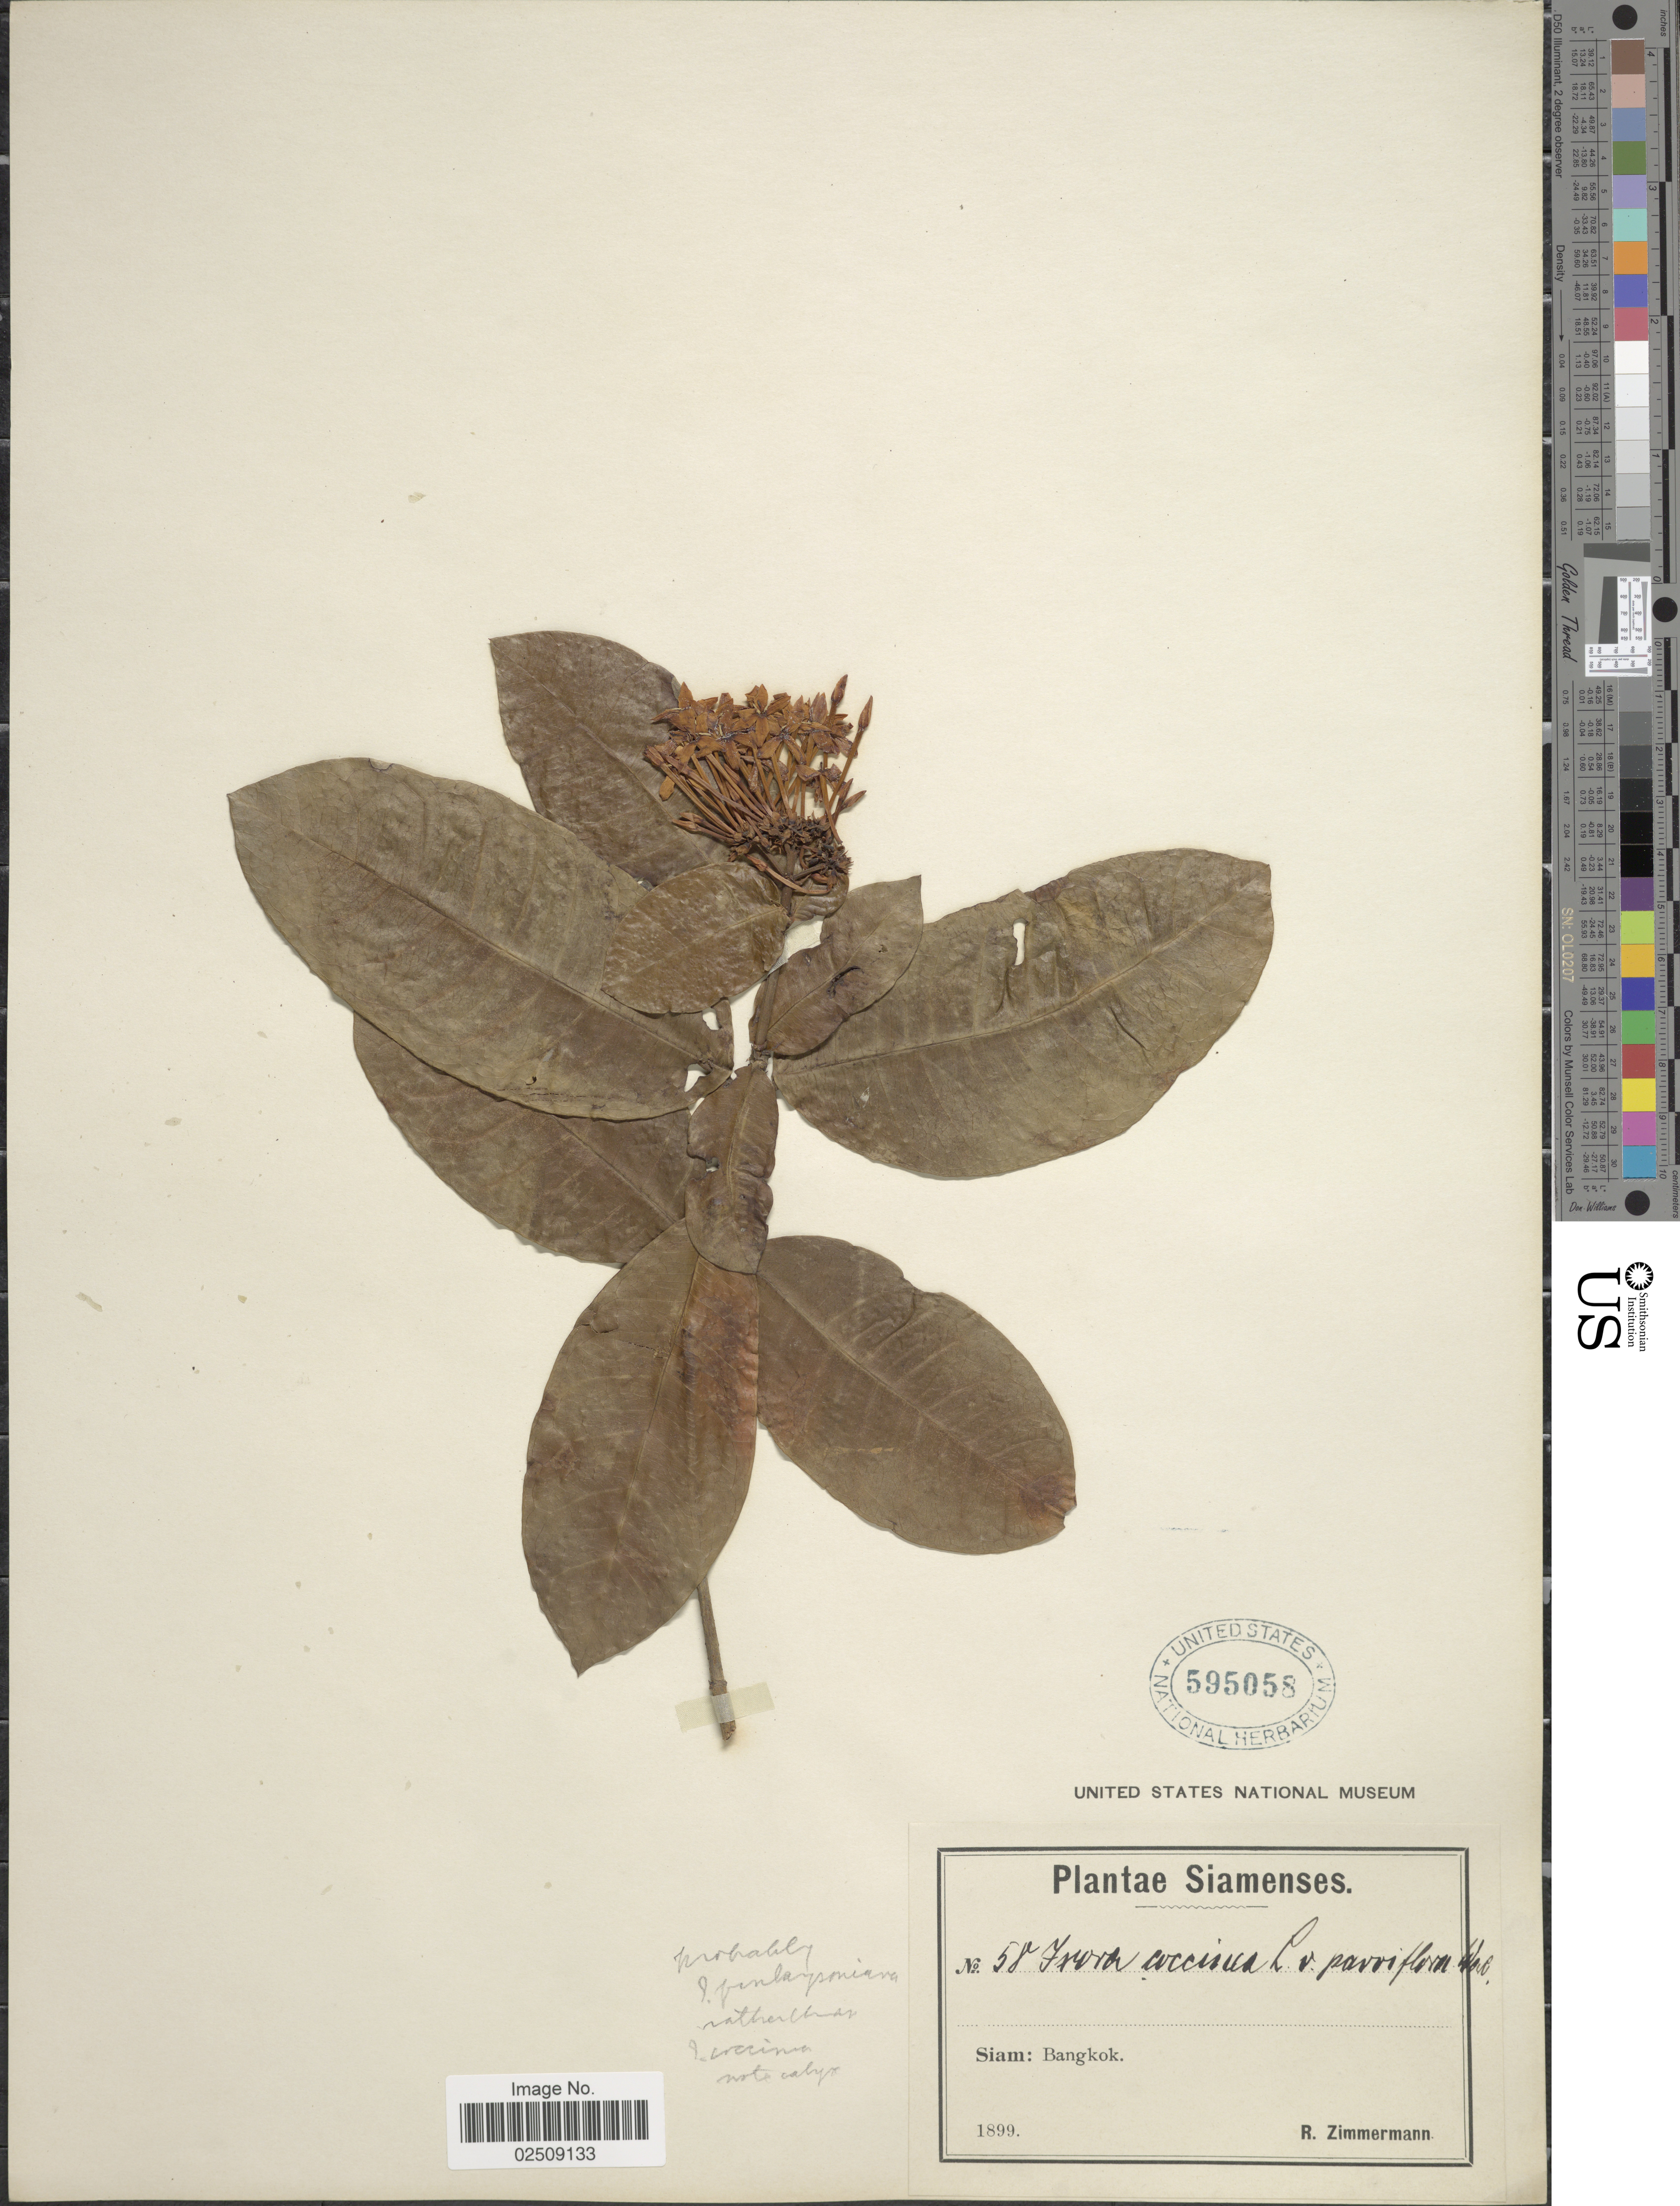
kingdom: Plantae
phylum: Tracheophyta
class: Magnoliopsida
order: Gentianales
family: Rubiaceae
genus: Ixora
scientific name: Ixora finlaysoniana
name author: Wall. ex G. Don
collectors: R. Zimmermann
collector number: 58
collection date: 1899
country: Thailand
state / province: Bangkok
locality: Siam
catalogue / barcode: US 595058